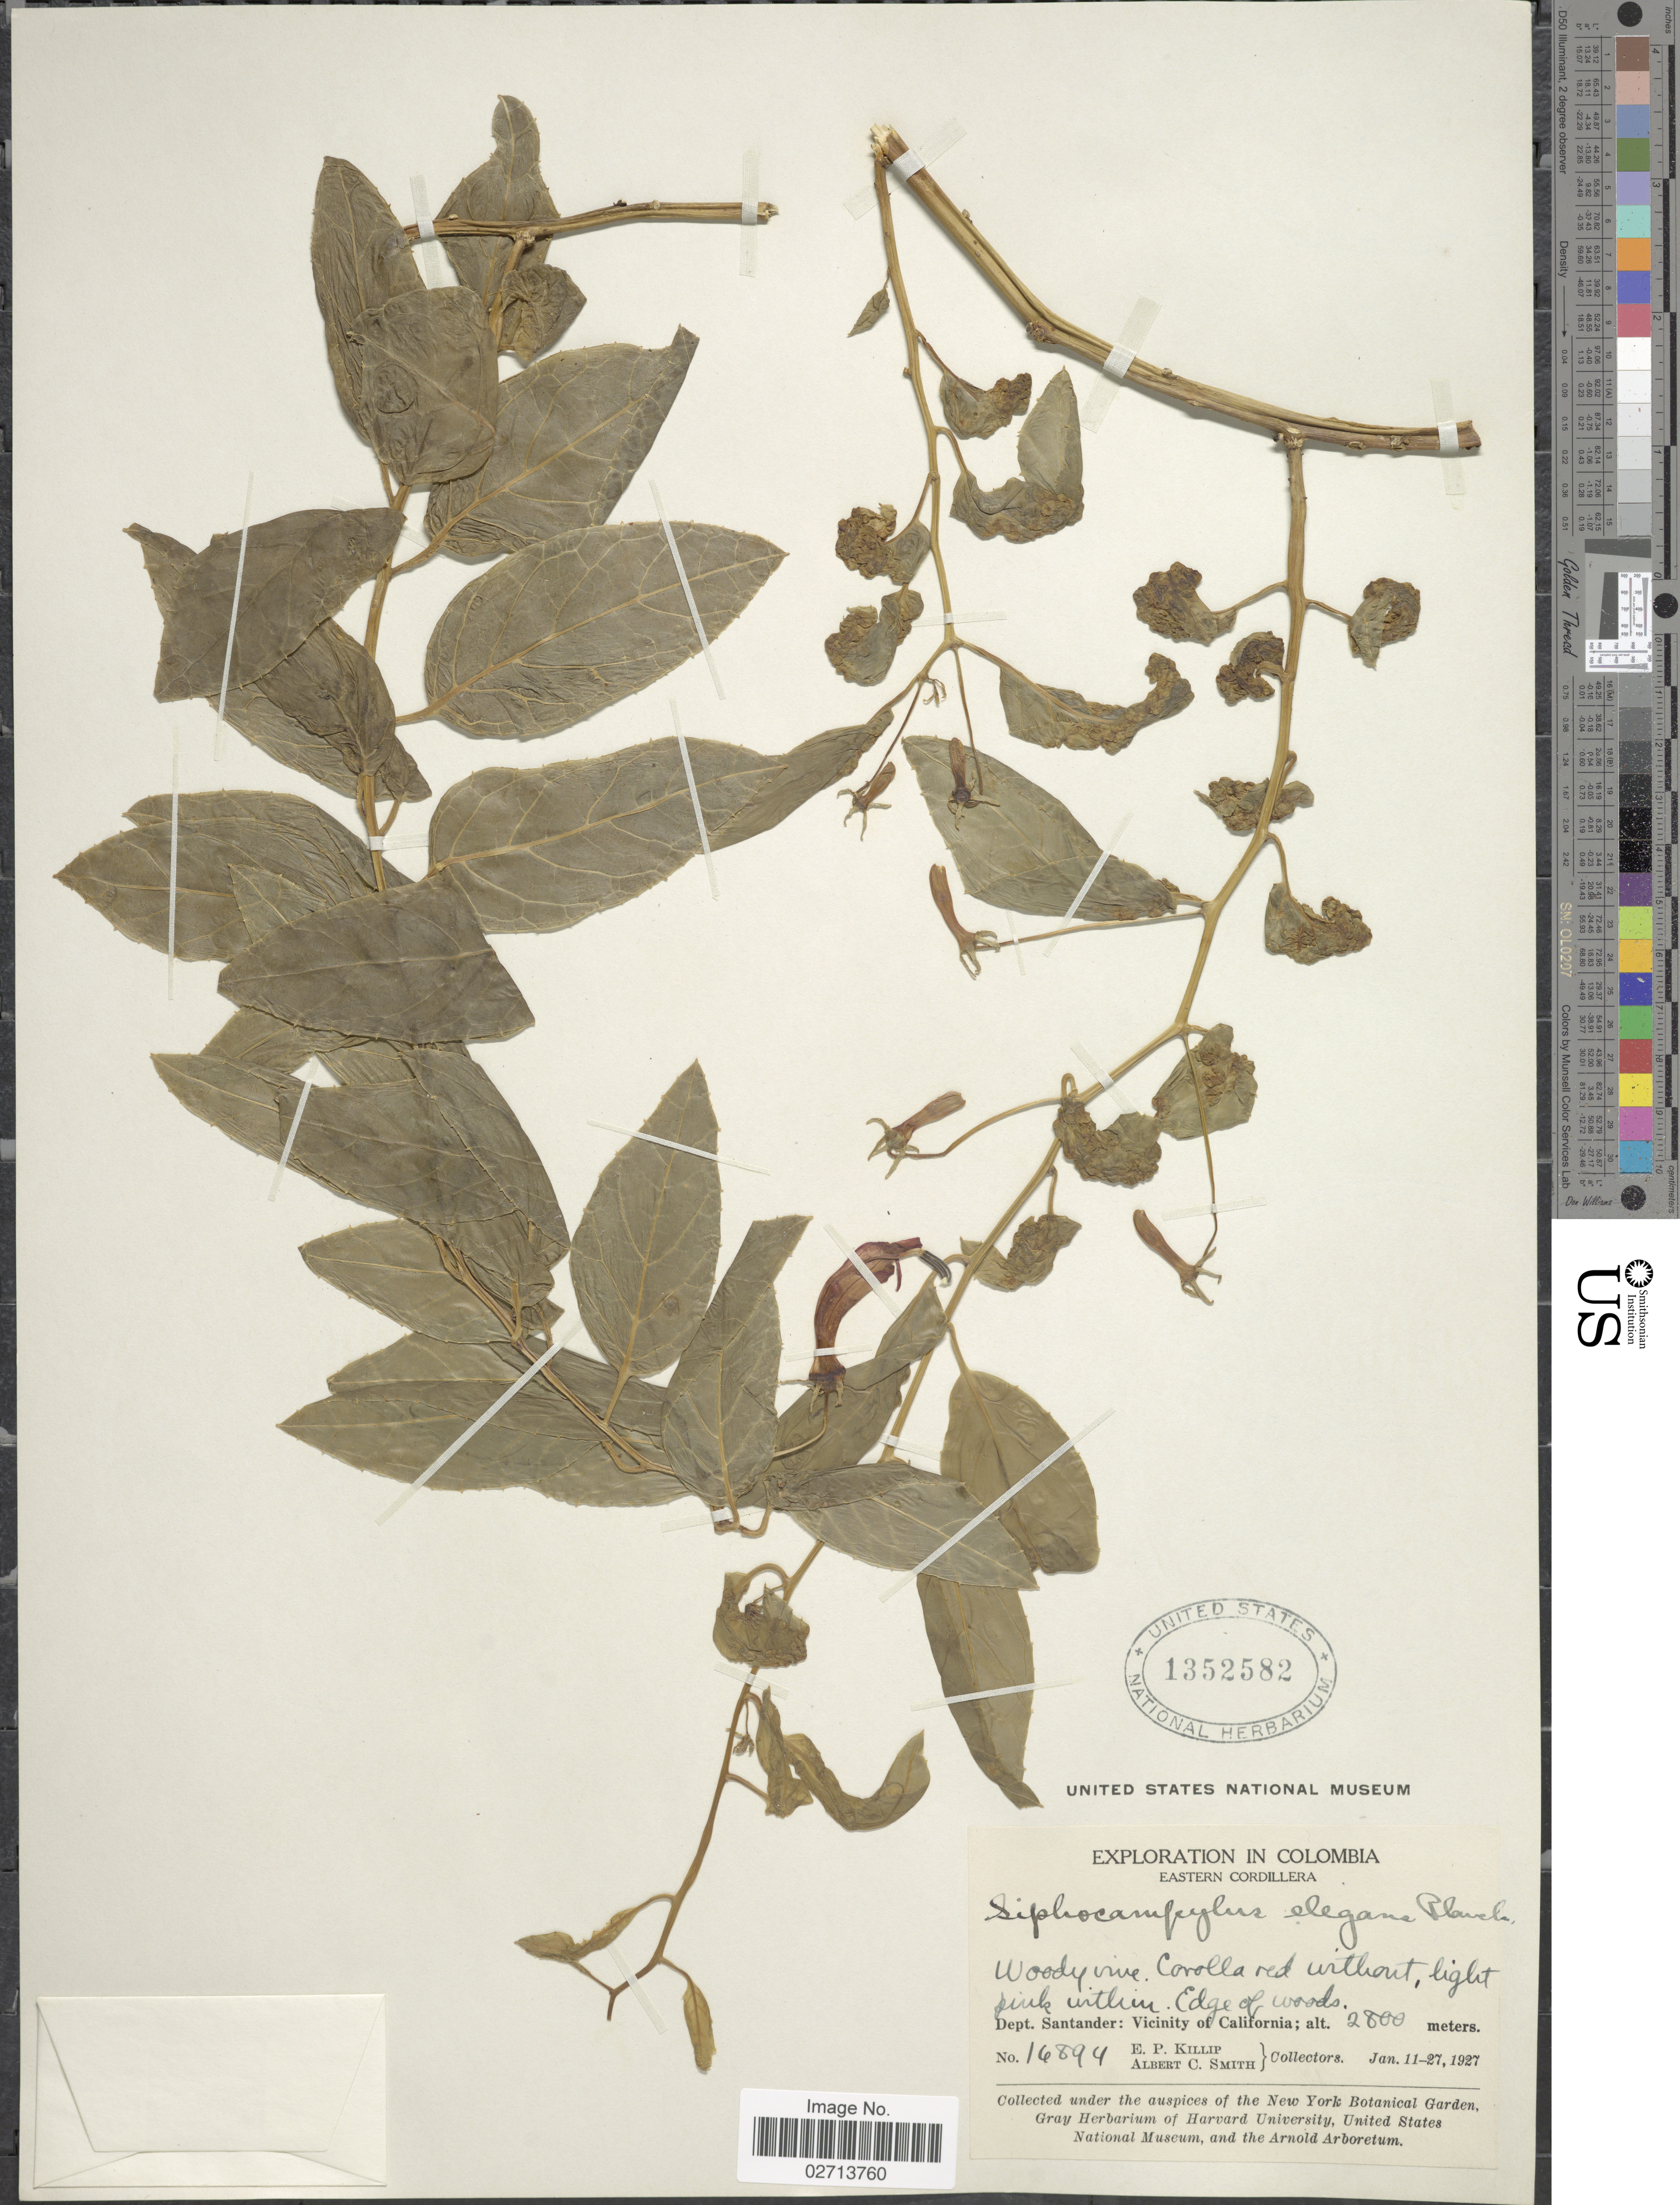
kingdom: Plantae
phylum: Tracheophyta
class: Magnoliopsida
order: Asterales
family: Campanulaceae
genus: Siphocampylus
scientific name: Siphocampylus elegans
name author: Planch.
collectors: E. P. Killip & A. C. Smith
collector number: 16894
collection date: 1927-01-11/1927-01-27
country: Colombia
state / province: Santander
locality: Eastern Cordillera, Edge of woods, Dept. Santander: Vicinity of California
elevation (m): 2800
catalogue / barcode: US 1352582